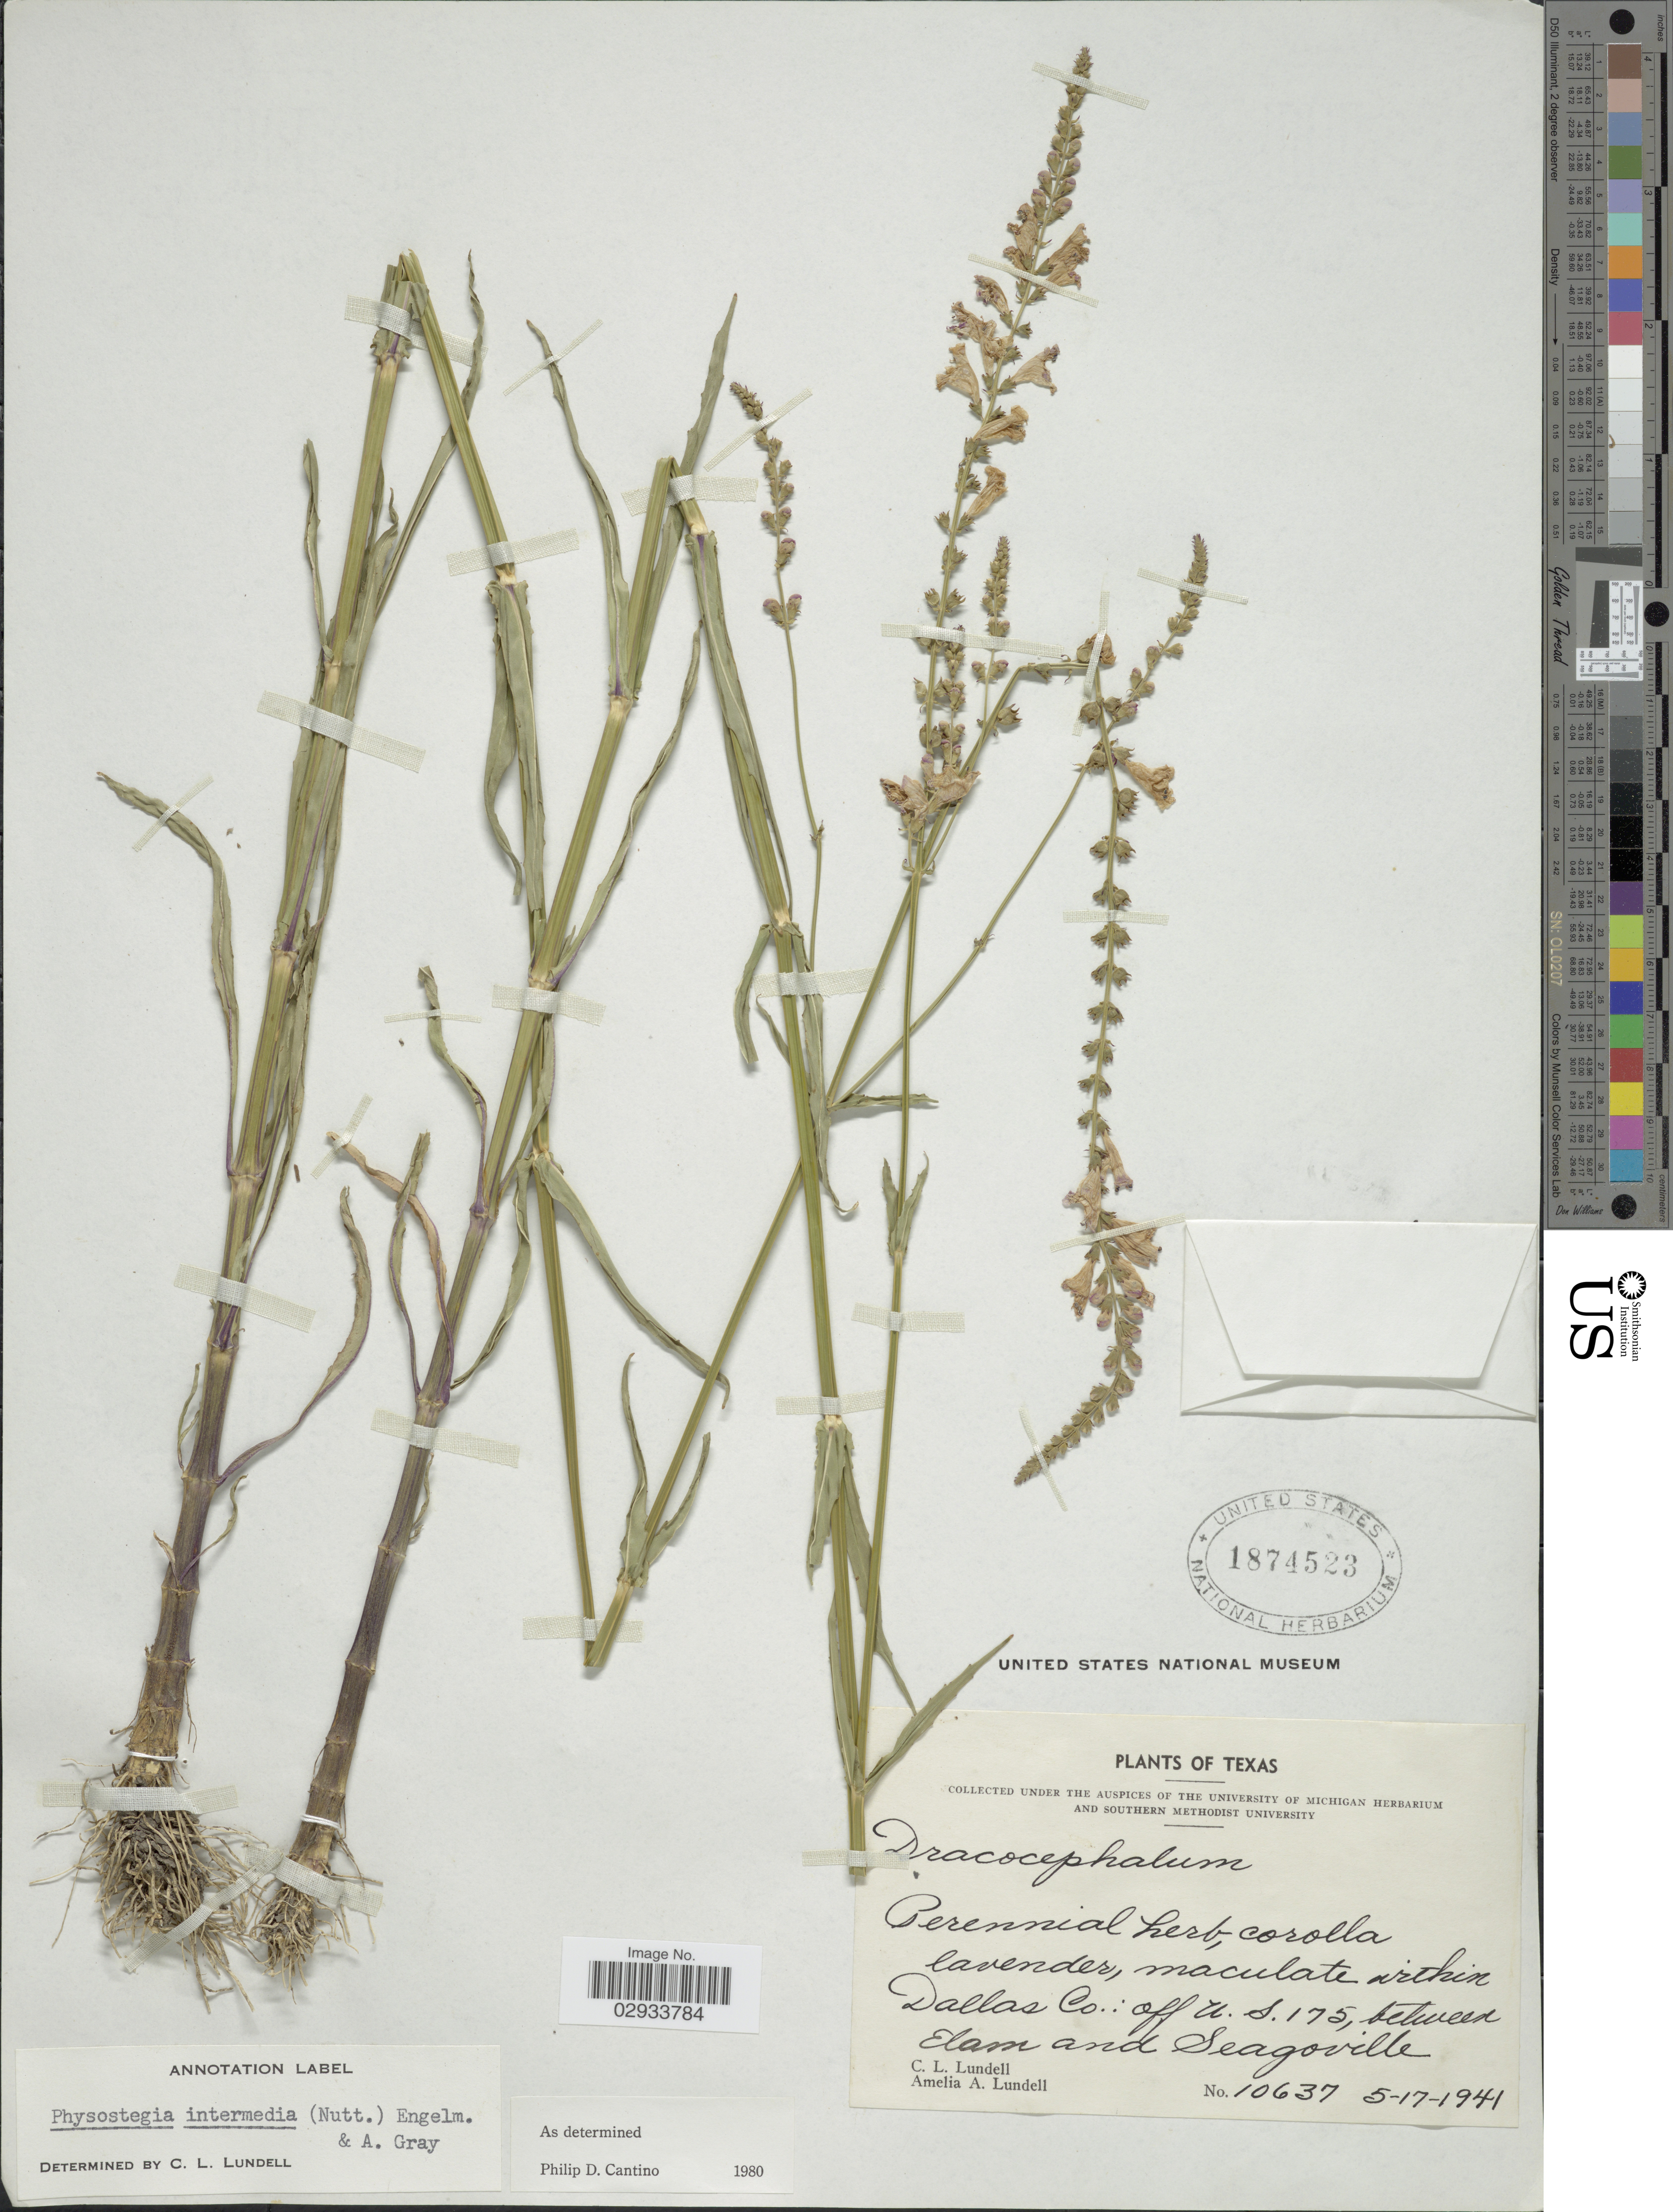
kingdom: Plantae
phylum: Tracheophyta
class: Magnoliopsida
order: Lamiales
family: Lamiaceae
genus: Physostegia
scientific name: Physostegia intermedia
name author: (Nutt.) Engelm. & A. Gray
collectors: C. L. Lundell & A. A. Lundell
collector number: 10637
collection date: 1941-05-17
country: United States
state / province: Texas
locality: Dallas Co.; off U. S., between Elam and Seagoville.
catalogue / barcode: US 1874523